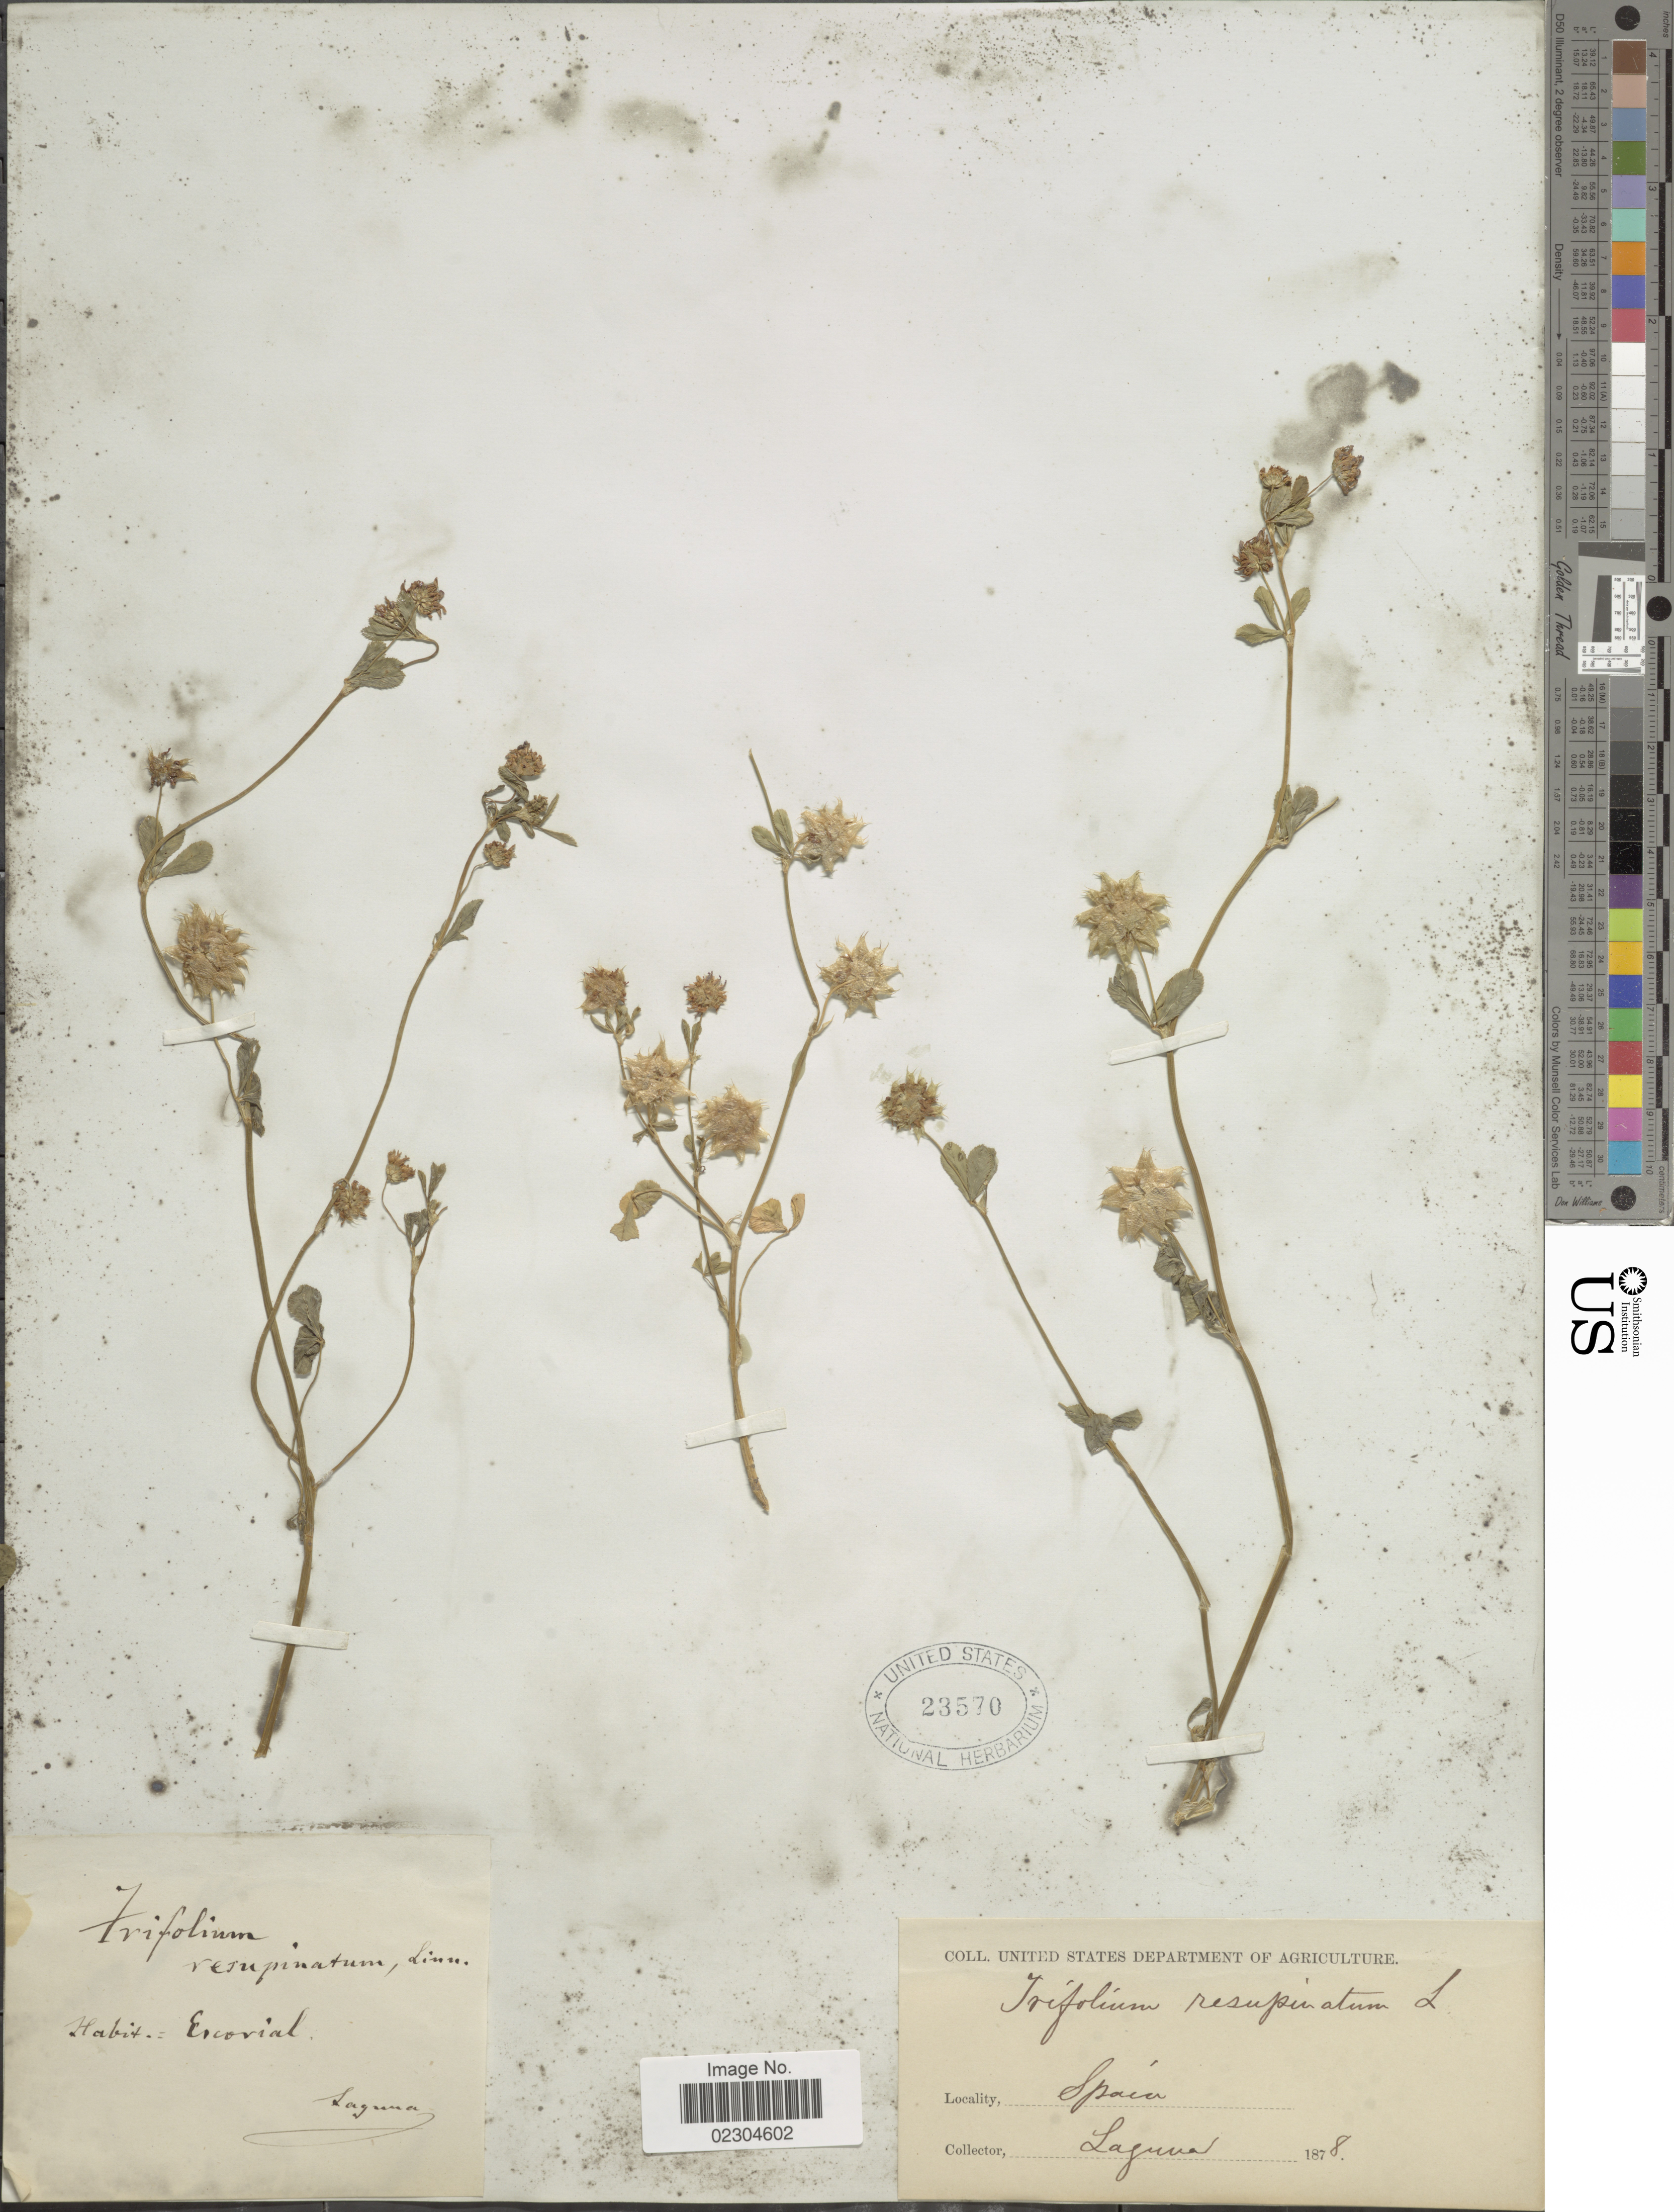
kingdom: Plantae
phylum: Tracheophyta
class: Magnoliopsida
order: Fabales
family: Fabaceae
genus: Trifolium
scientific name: Trifolium resupinatum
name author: L.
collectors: -. Laguna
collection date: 1878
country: Spain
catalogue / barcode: US 23570